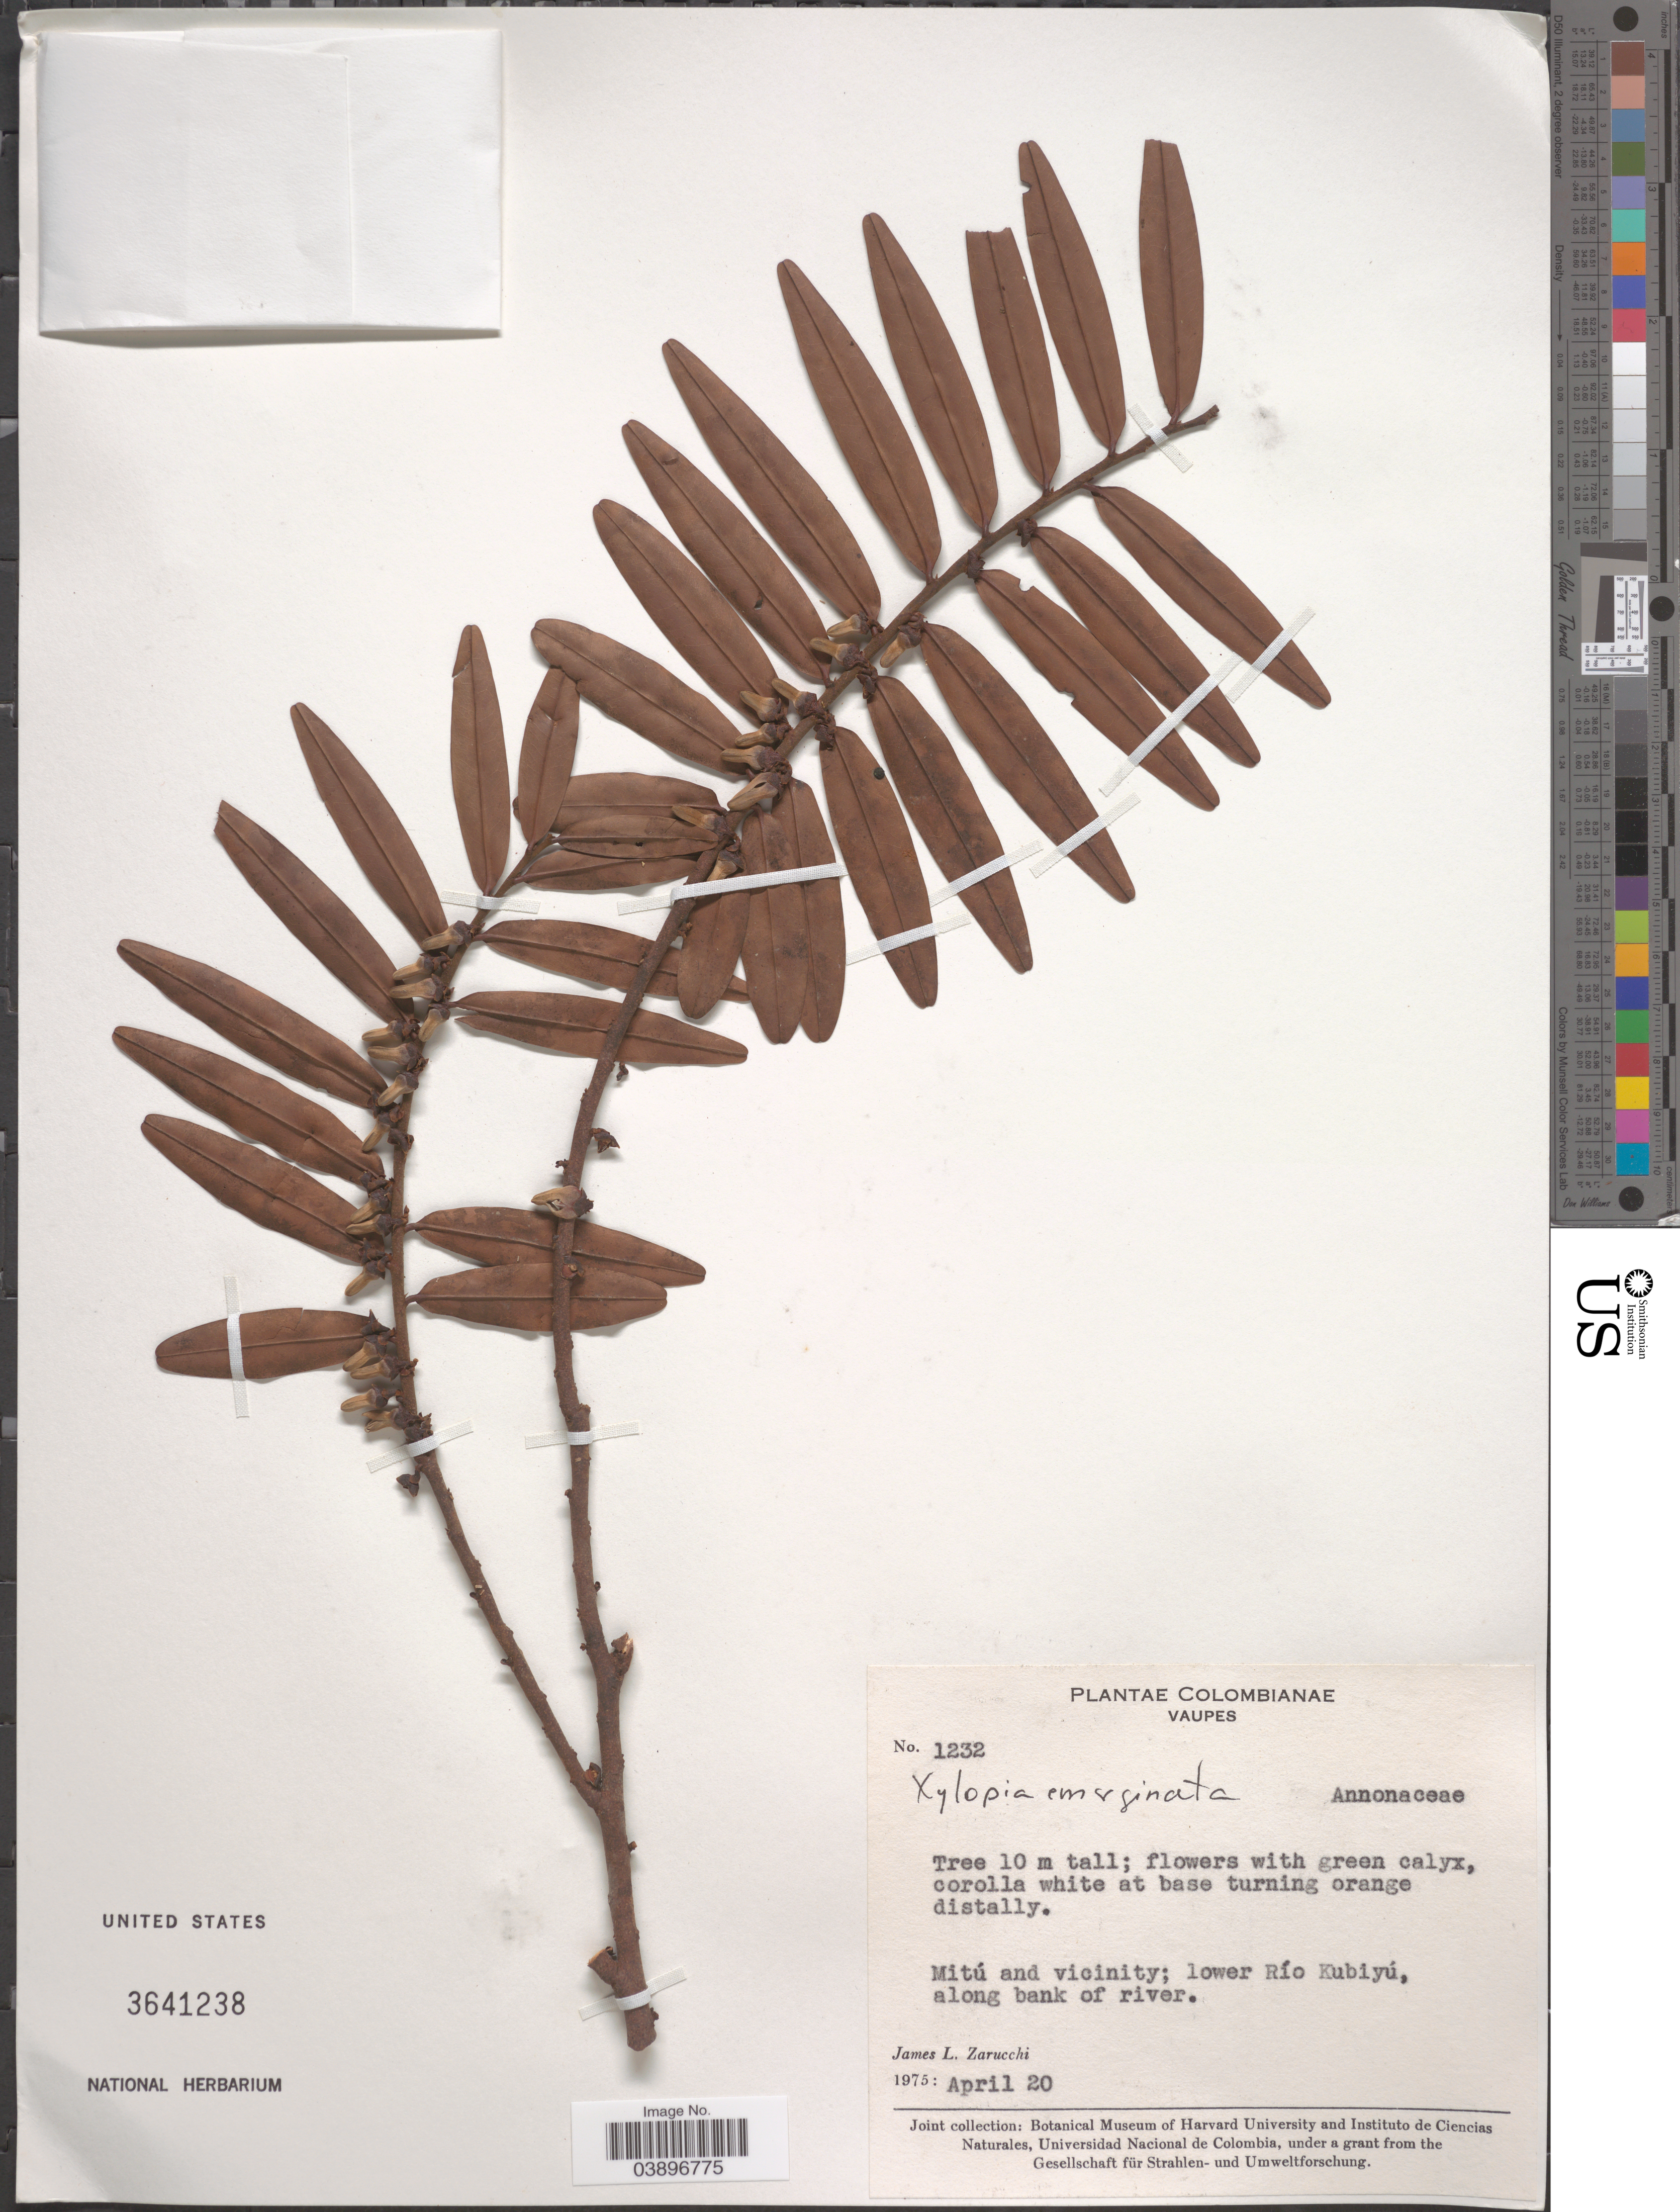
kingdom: Plantae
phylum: Tracheophyta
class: Magnoliopsida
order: Magnoliales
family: Annonaceae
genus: Xylopia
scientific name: Xylopia emarginata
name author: Mart.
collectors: J. L. Zarucchi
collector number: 1232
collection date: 1975-04-20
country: Colombia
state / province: Vaupés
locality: Mitú and vicinity; lower Río Kubiyú, along bank of river.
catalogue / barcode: US 3641238